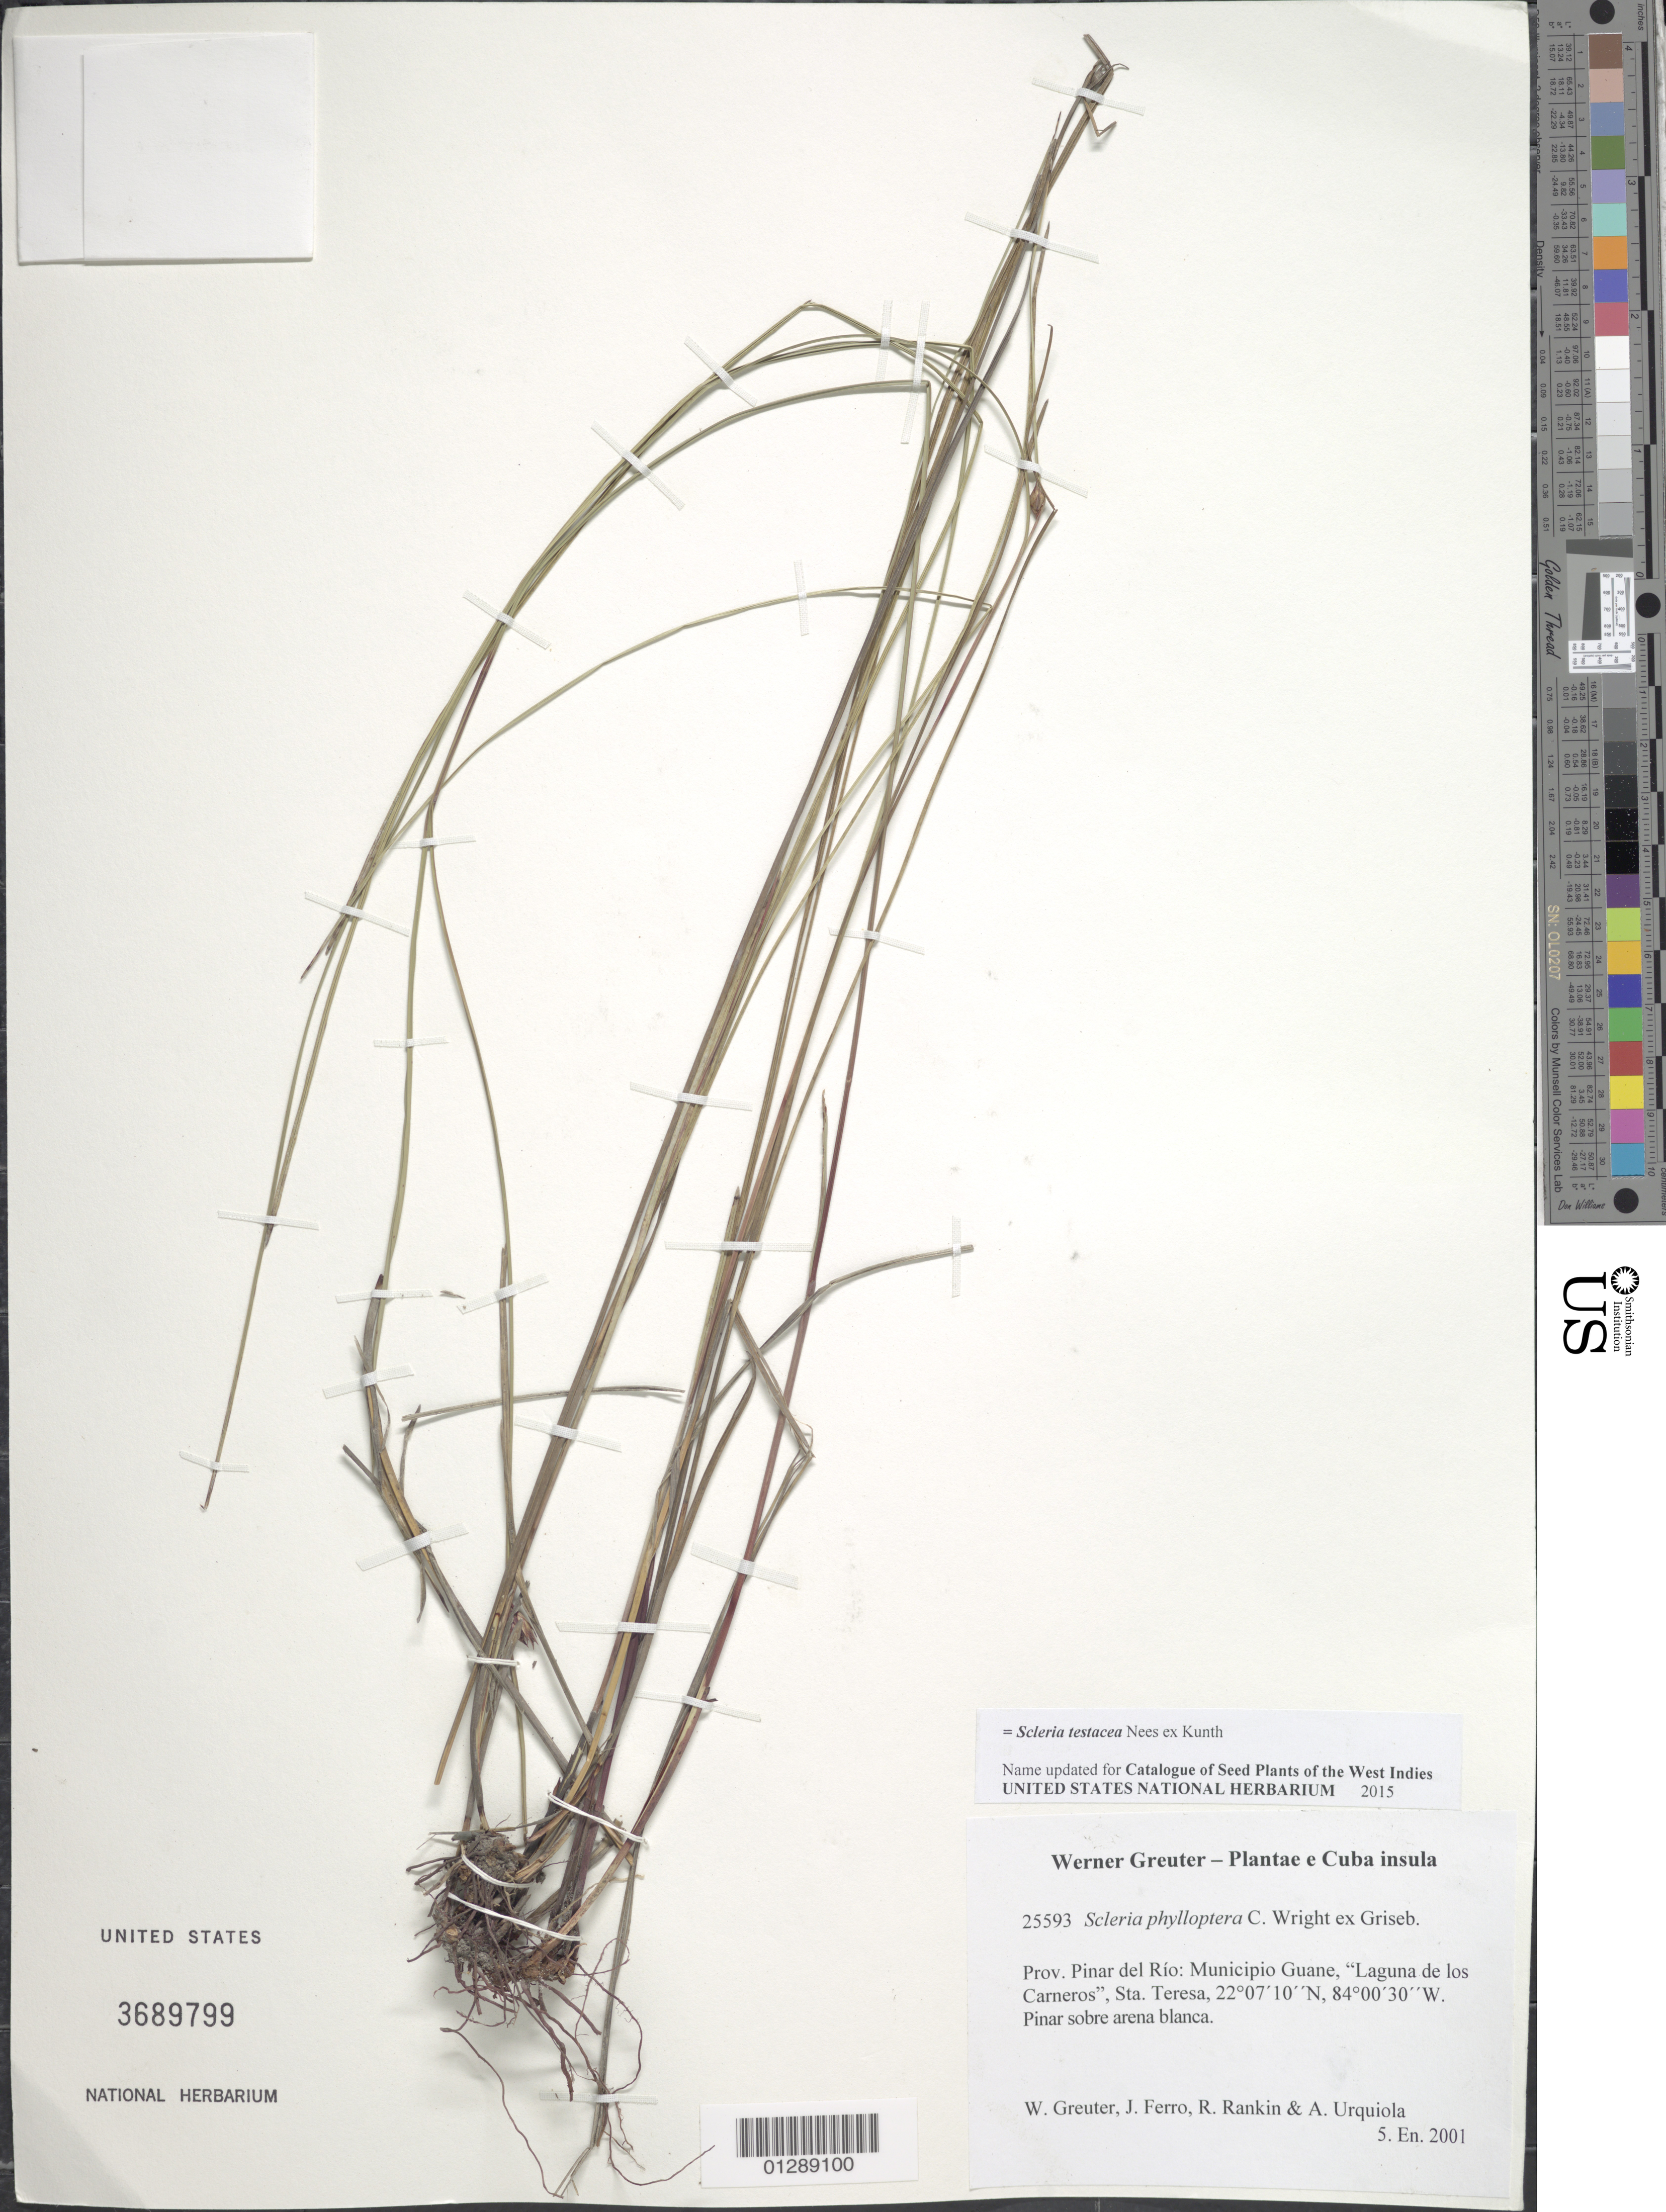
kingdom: Plantae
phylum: Tracheophyta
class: Liliopsida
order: Poales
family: Cyperaceae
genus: Scleria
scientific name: Scleria testacea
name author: Nees ex Kunth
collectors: W. R. Greuter, J. Ferro, R. Rankin Rodriguez & A. Urquiola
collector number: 25593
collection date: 2001-01-05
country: Cuba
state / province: Pinar del Rio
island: Cuba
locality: Municipio Guane,"Laguna de los Carneros", Sta. Teresa.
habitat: Pinar sobre arena blanca.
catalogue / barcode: US 3689799